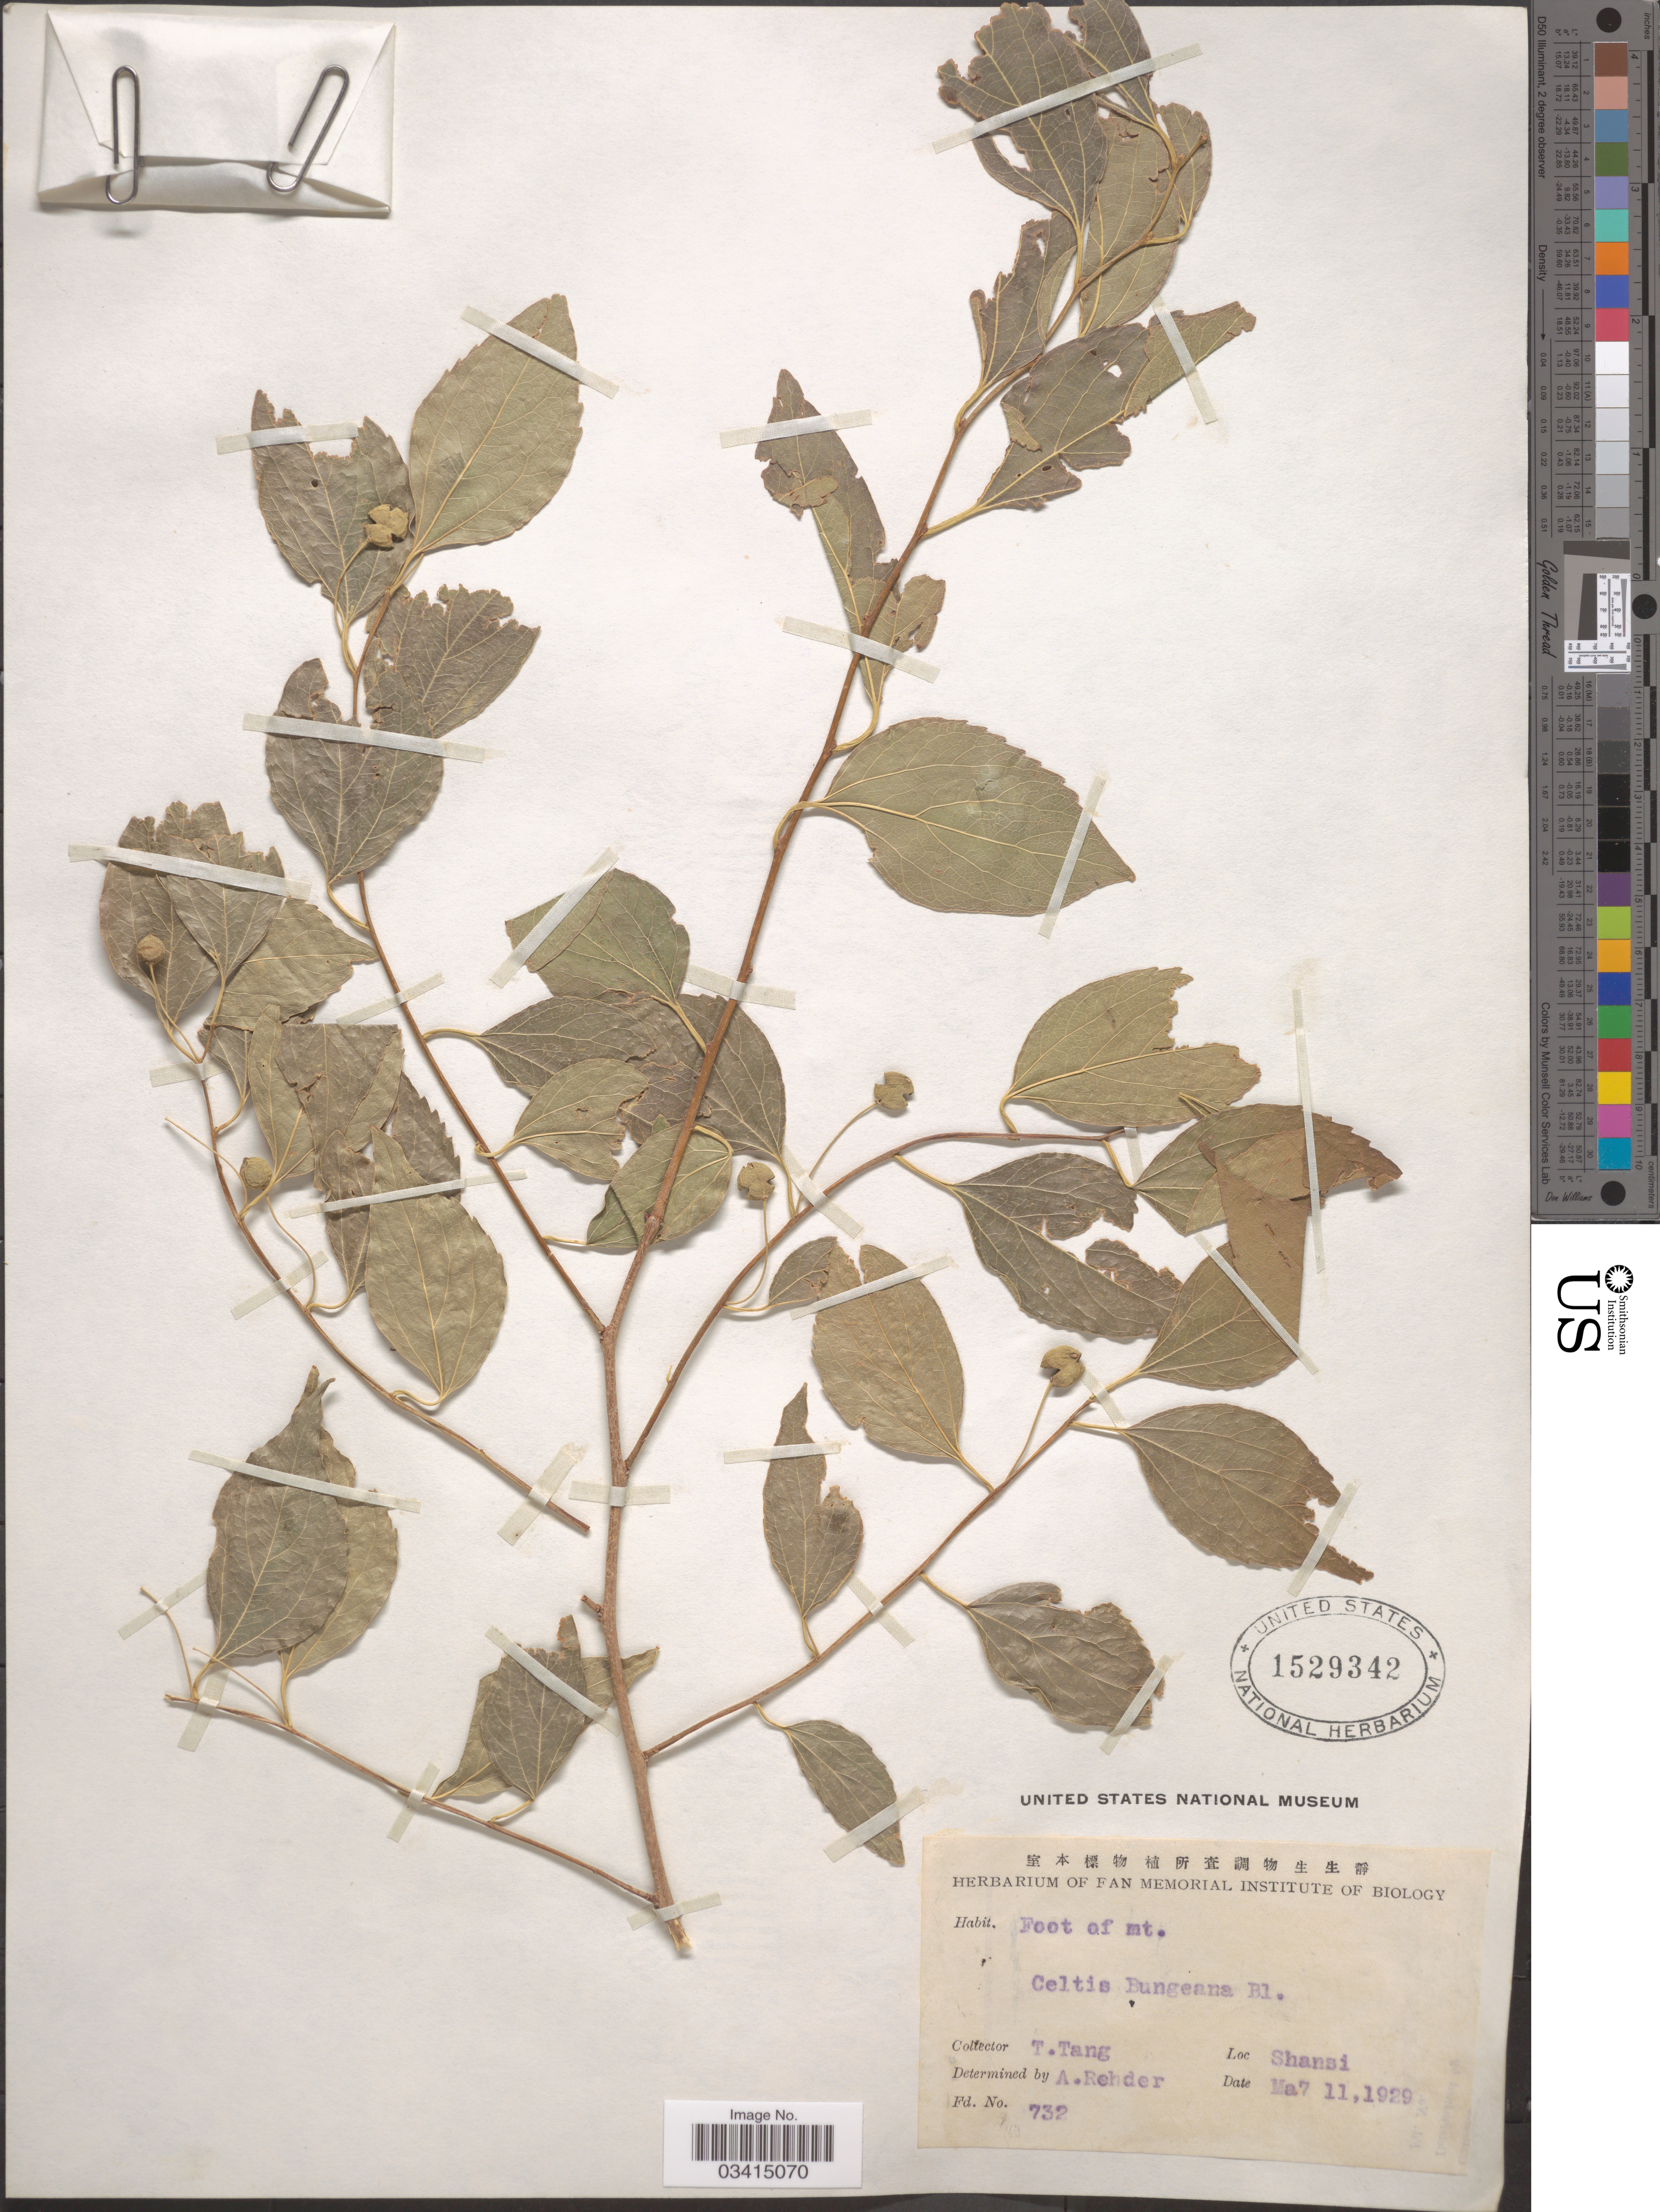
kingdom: Plantae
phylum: Tracheophyta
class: Magnoliopsida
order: Rosales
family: Cannabaceae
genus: Celtis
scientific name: Celtis bungeana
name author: Blume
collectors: T. Tang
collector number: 732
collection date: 1929-05-11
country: China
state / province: Shanxi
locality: Shansi.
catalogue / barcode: US 1529342